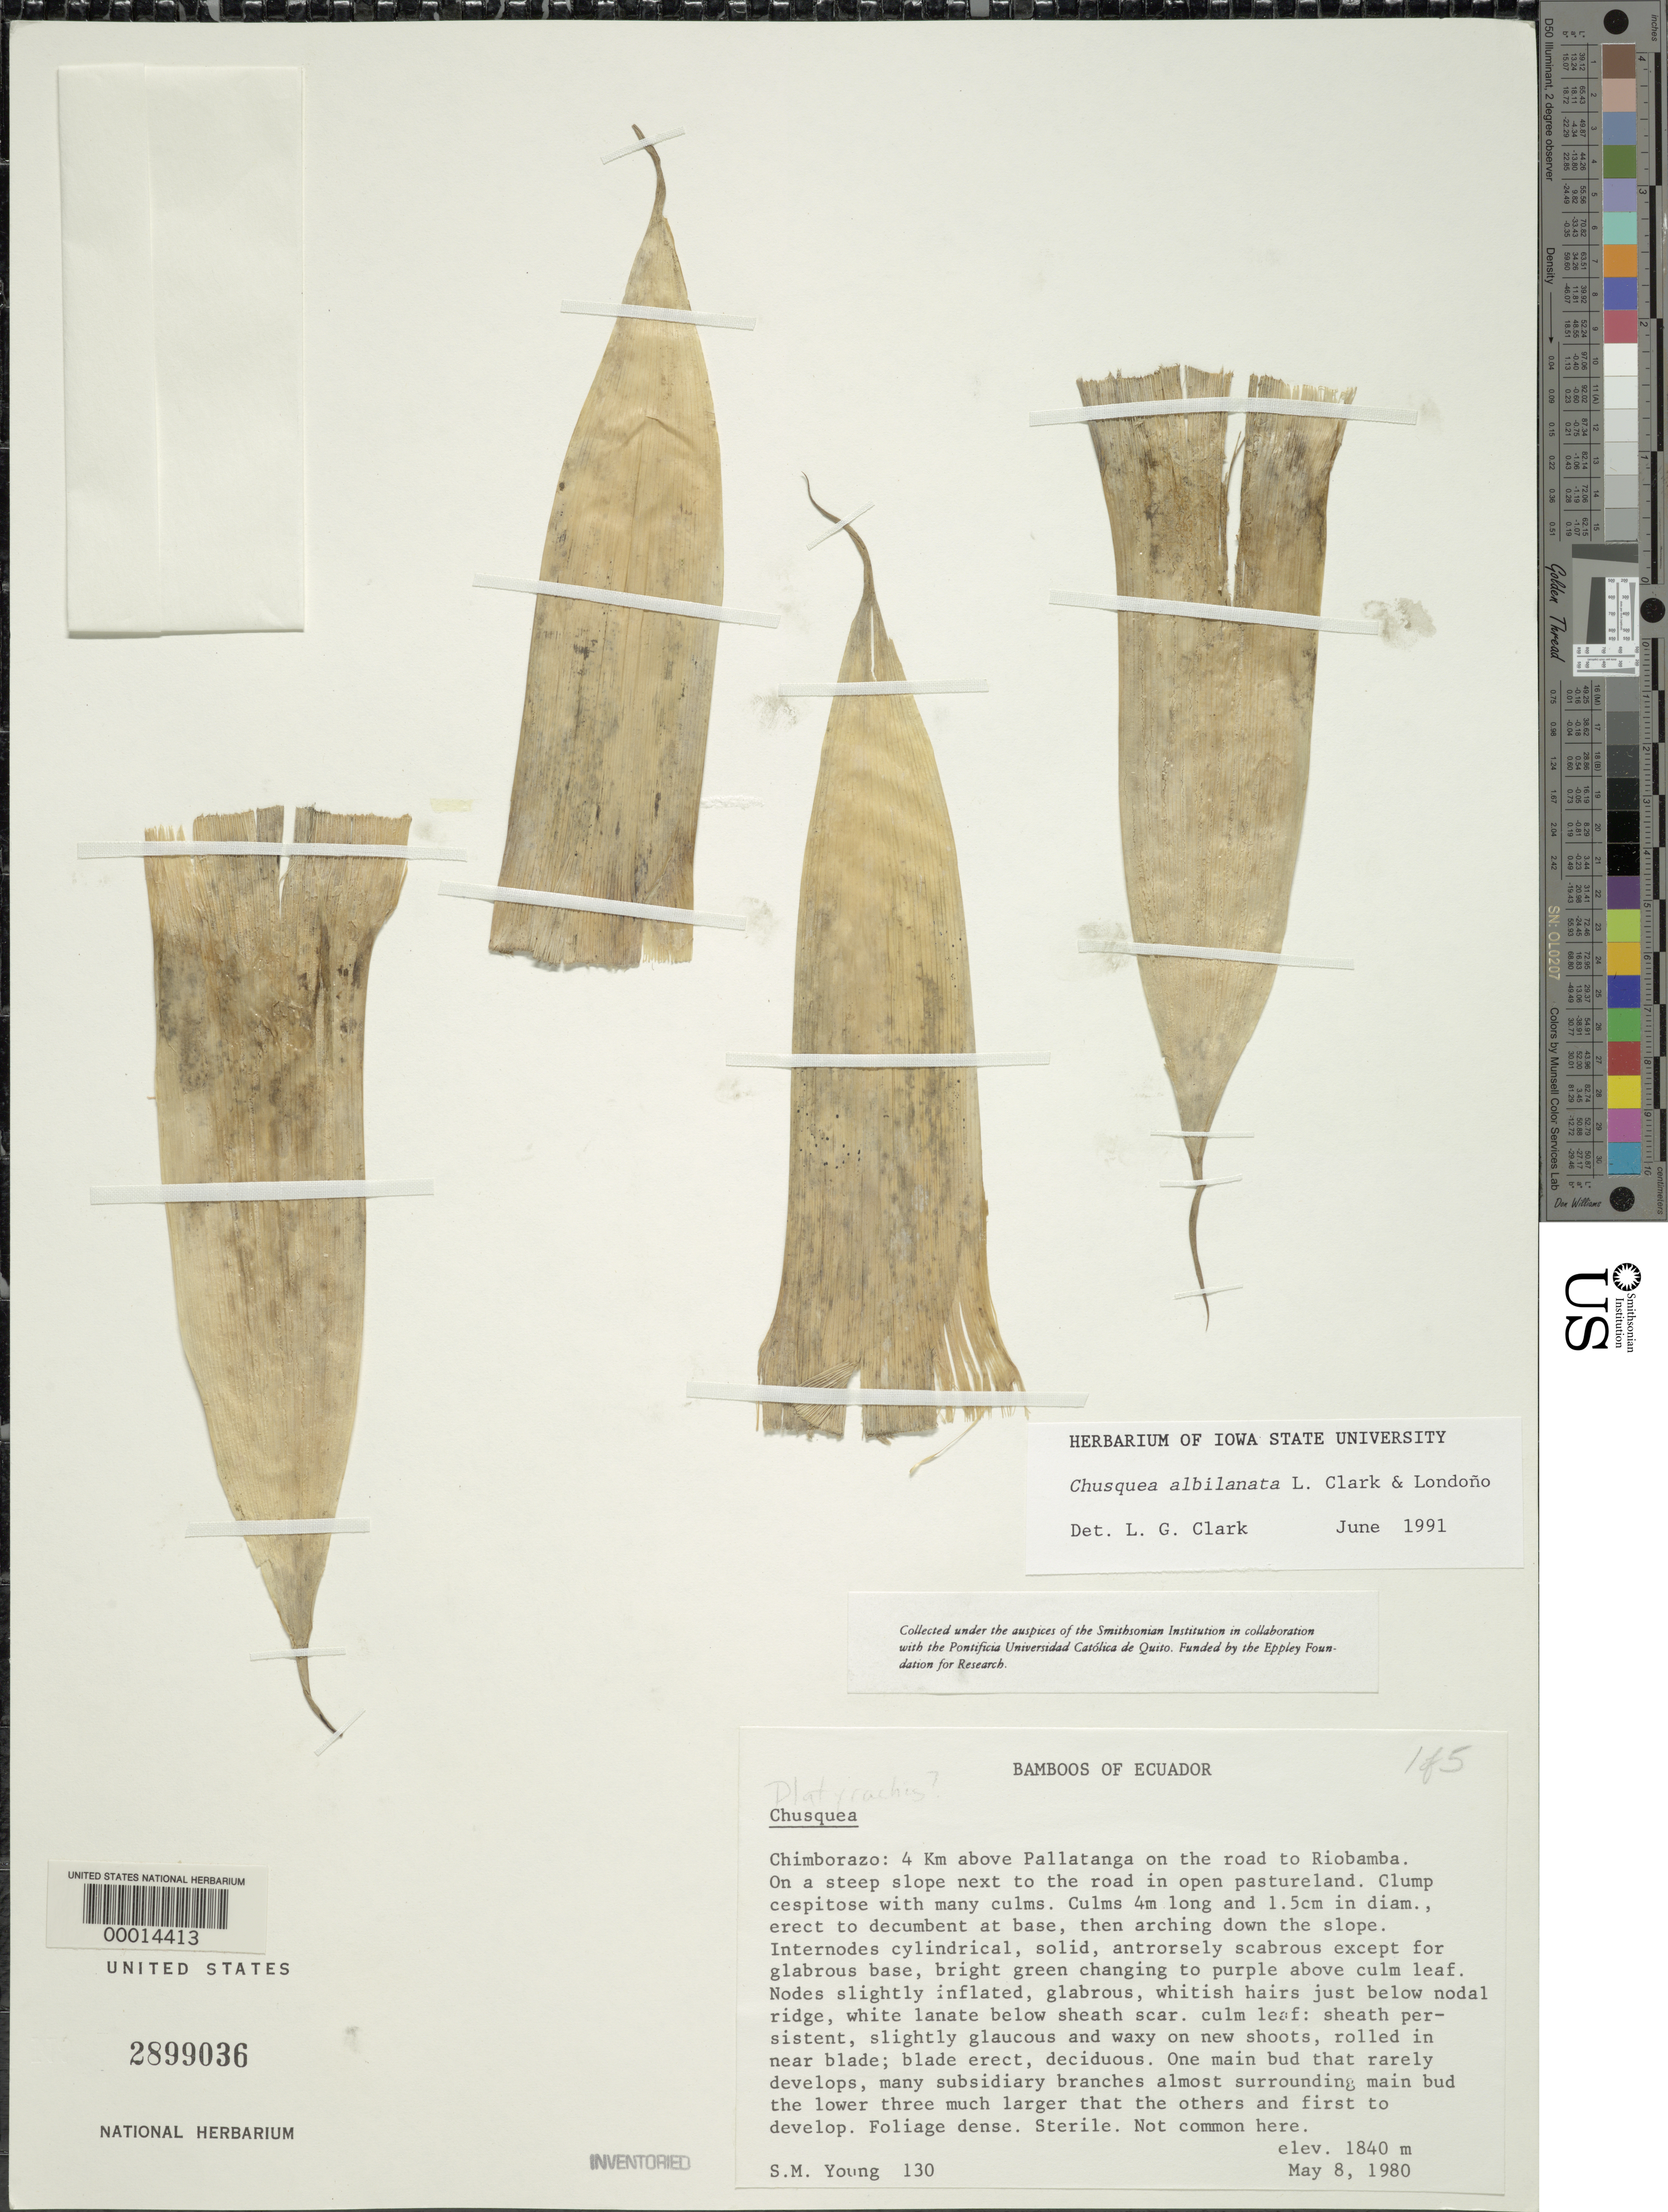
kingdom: Plantae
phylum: Tracheophyta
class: Liliopsida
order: Poales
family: Poaceae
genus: Chusquea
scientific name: Chusquea albilanata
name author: L.G. Clark & Londoño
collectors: S. Young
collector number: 130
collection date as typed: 08 May 1980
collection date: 1980-05-08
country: Ecuador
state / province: Chimborazo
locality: Pallatanga/Riobamba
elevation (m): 1840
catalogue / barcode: US 2899036